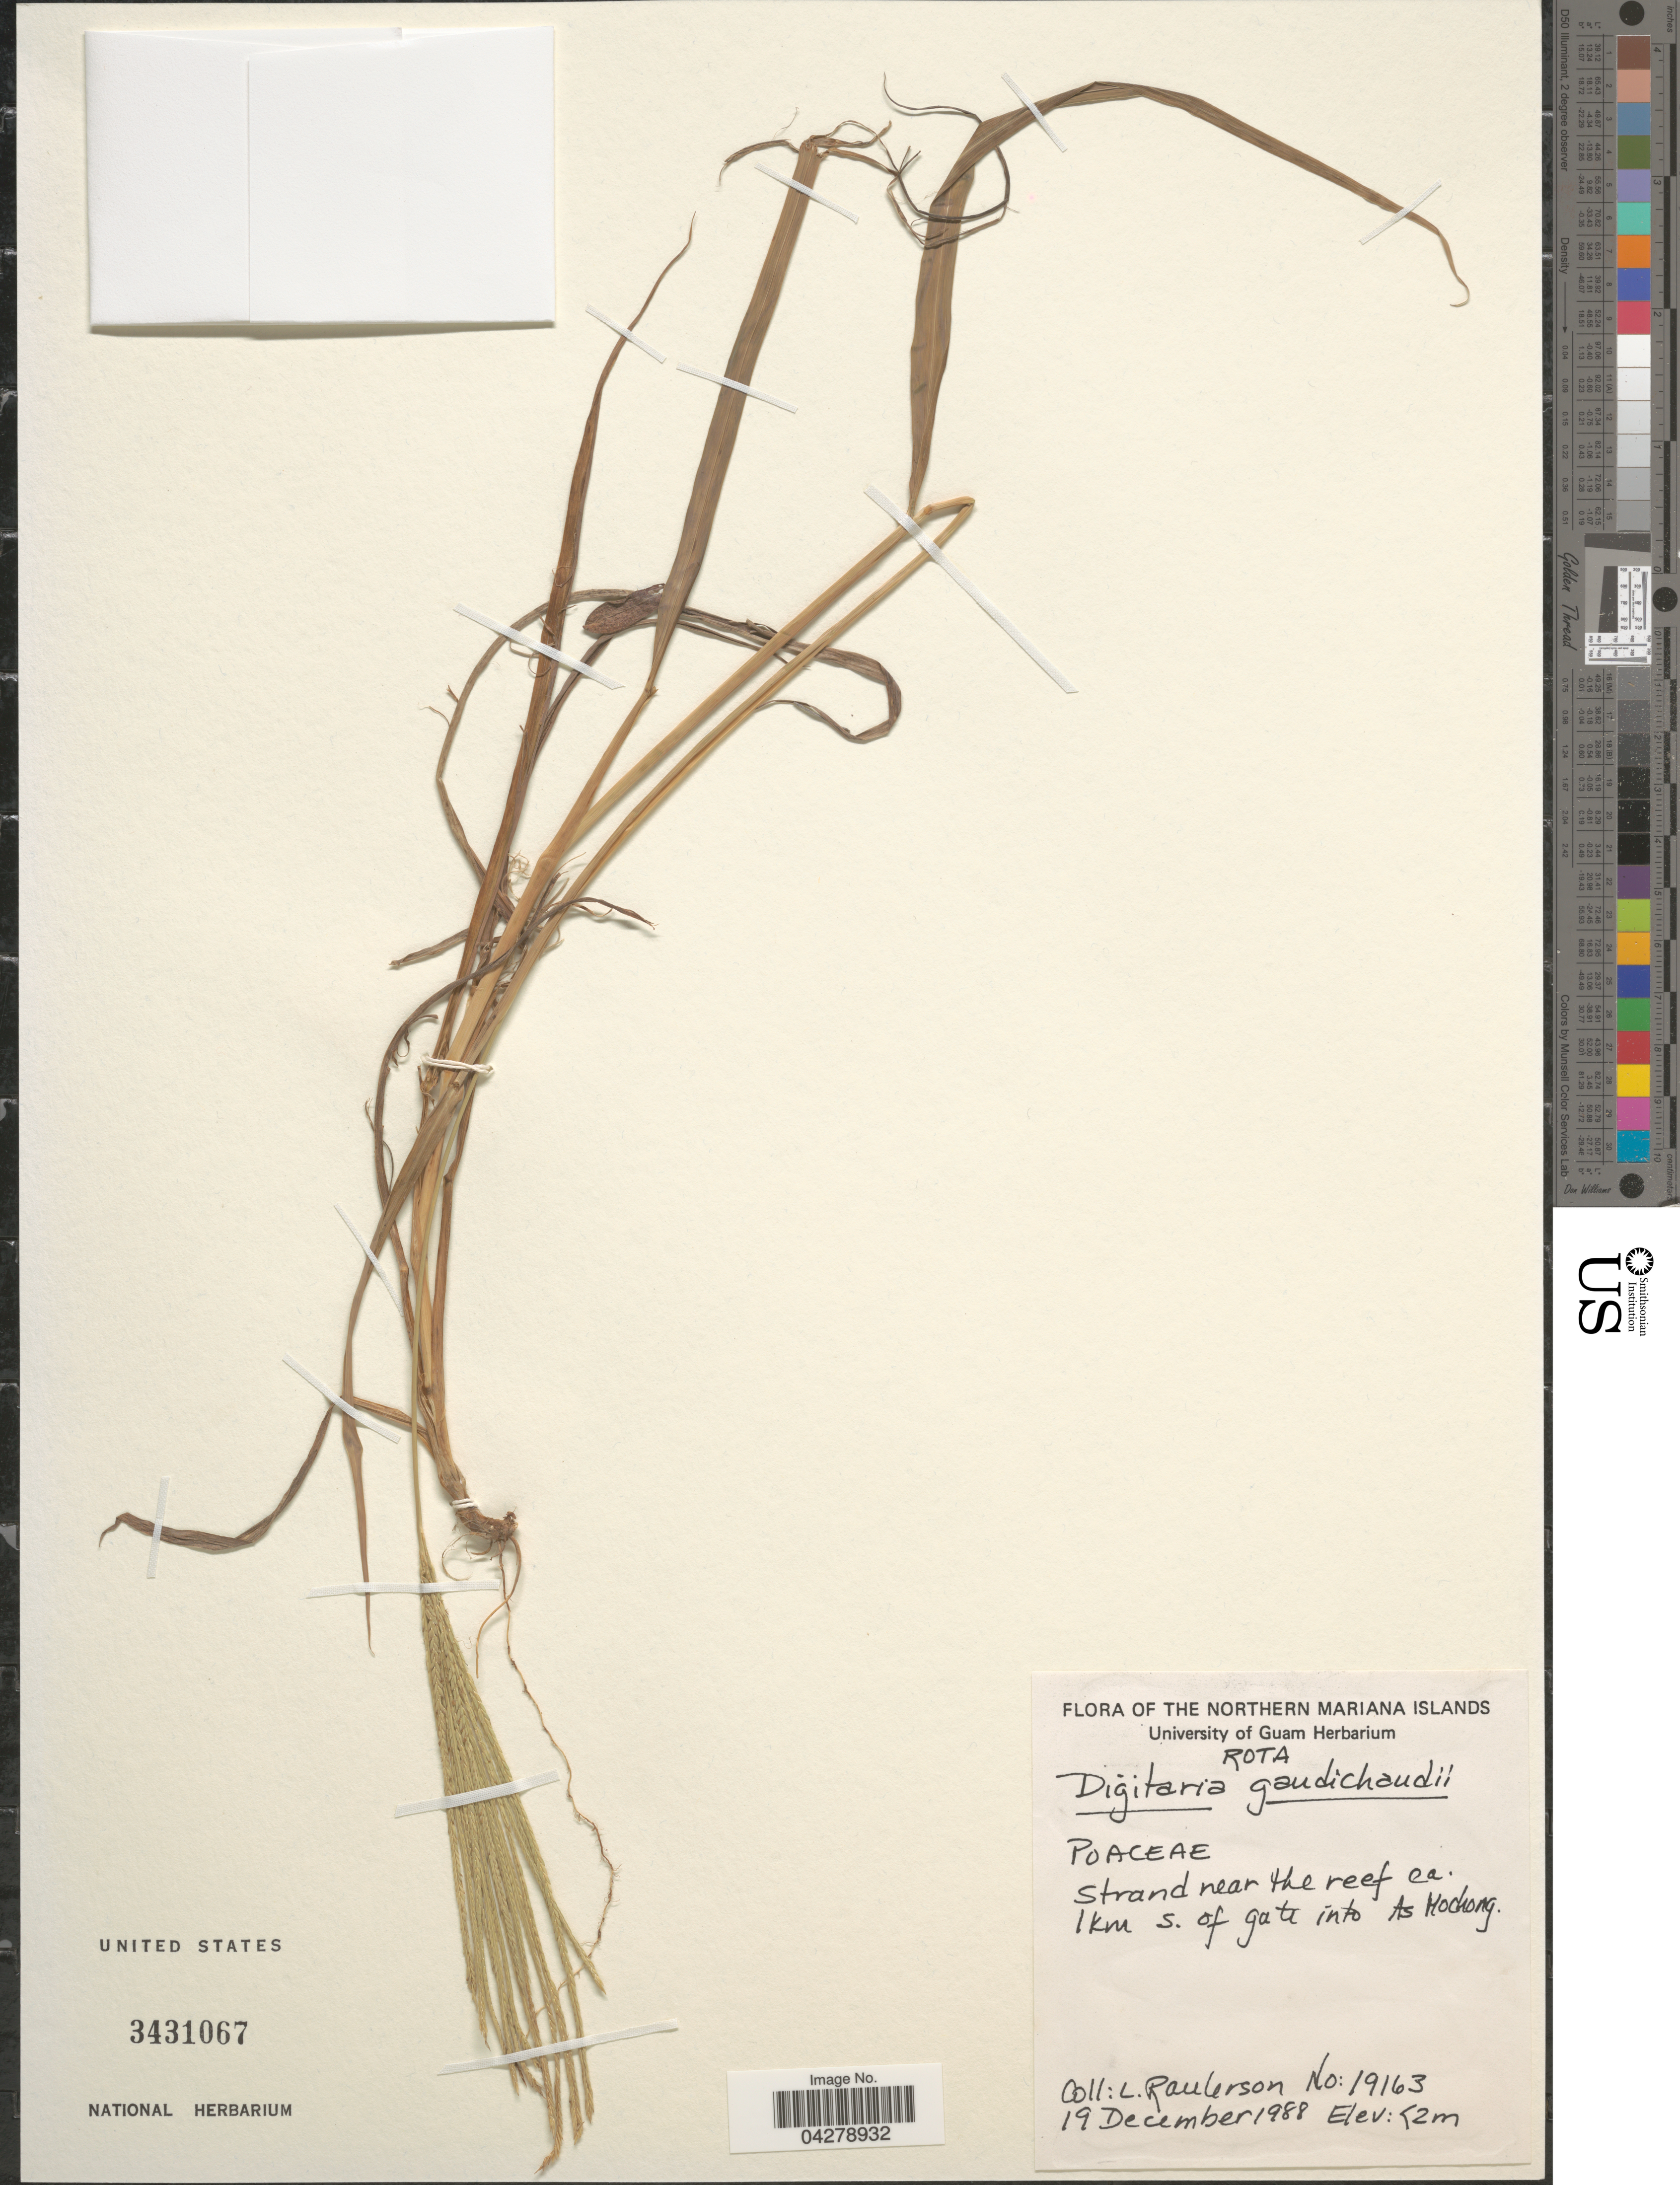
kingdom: Plantae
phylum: Tracheophyta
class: Liliopsida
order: Poales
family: Poaceae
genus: Digitaria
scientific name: Digitaria gaudichaudii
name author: (Kunth) Ham.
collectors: L. Raulerson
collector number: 19163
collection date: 1988-12-19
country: Northern Mariana Islands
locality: Northern Mariana Islands. Rota. Strand near the reef ca. 1 km S. of gate into As Hochong [interpreted].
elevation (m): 2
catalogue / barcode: US 3431067